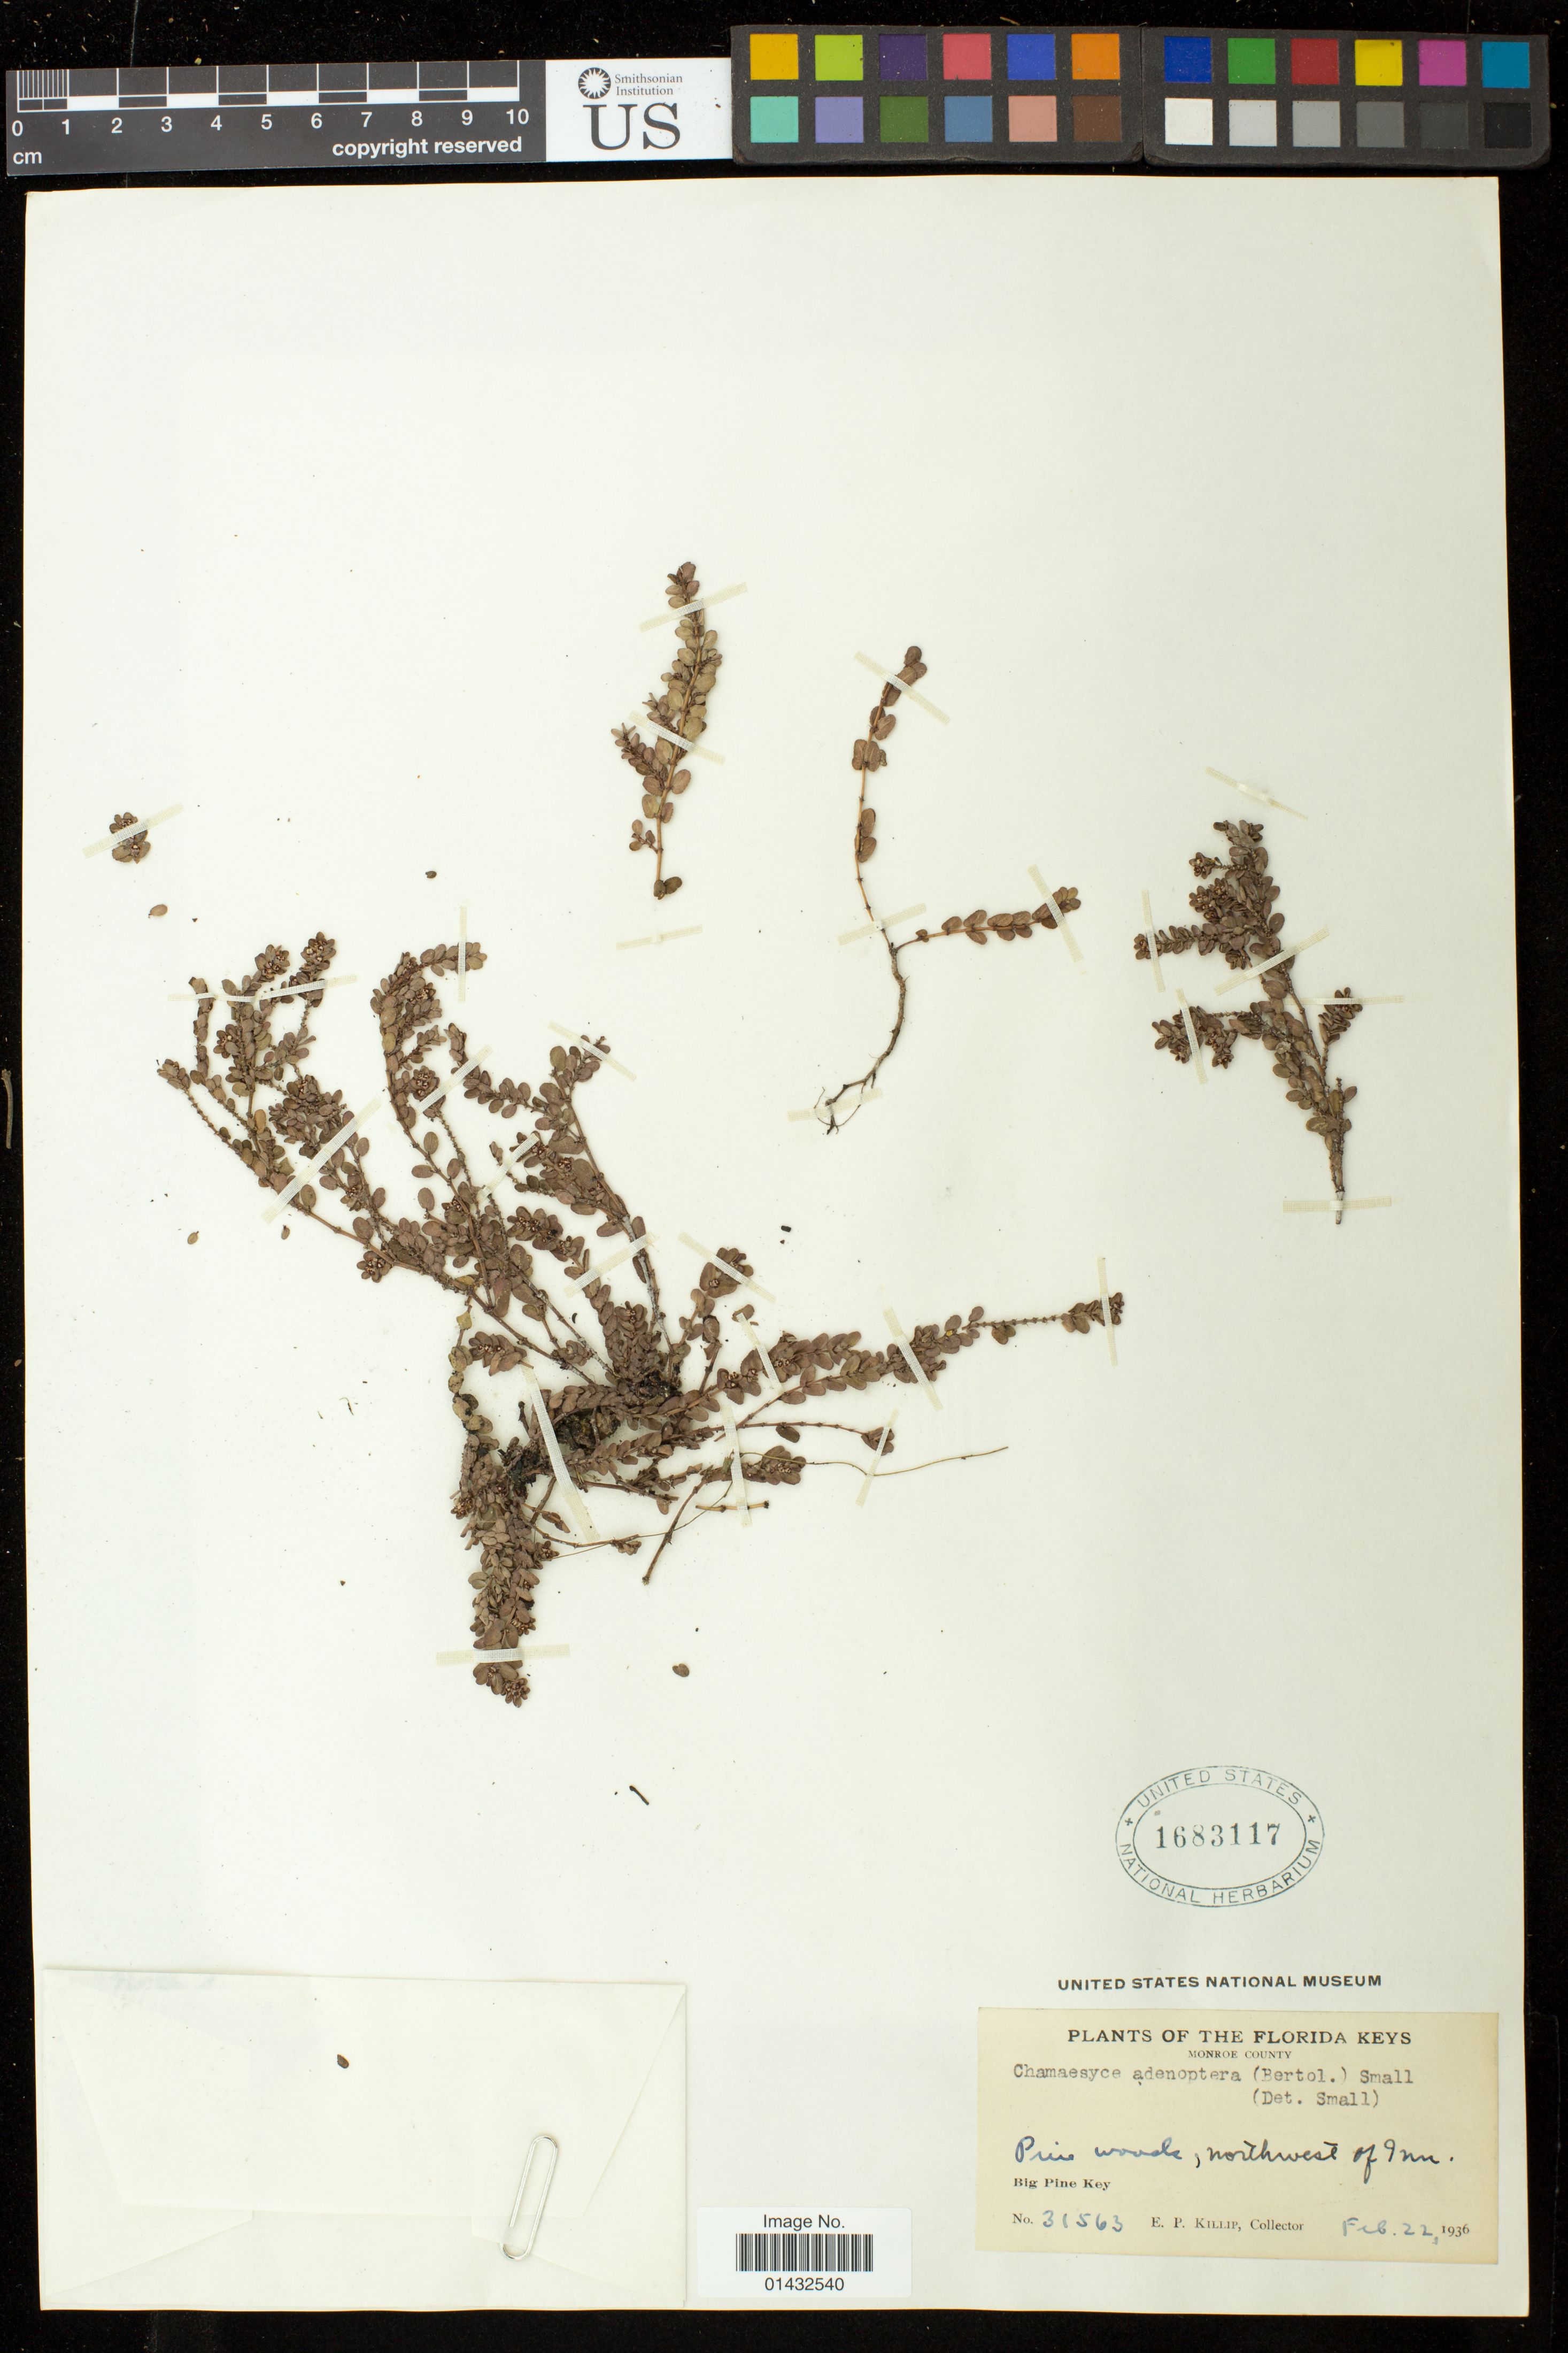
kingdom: Plantae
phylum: Tracheophyta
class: Magnoliopsida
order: Malpighiales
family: Euphorbiaceae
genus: Euphorbia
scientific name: Euphorbia adenoptera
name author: Bertol.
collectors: E. P. Killip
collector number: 31563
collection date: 1936-02-22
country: United States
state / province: Florida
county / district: Monroe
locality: Big Pine Key, northwest of Inn.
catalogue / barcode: US 1683117